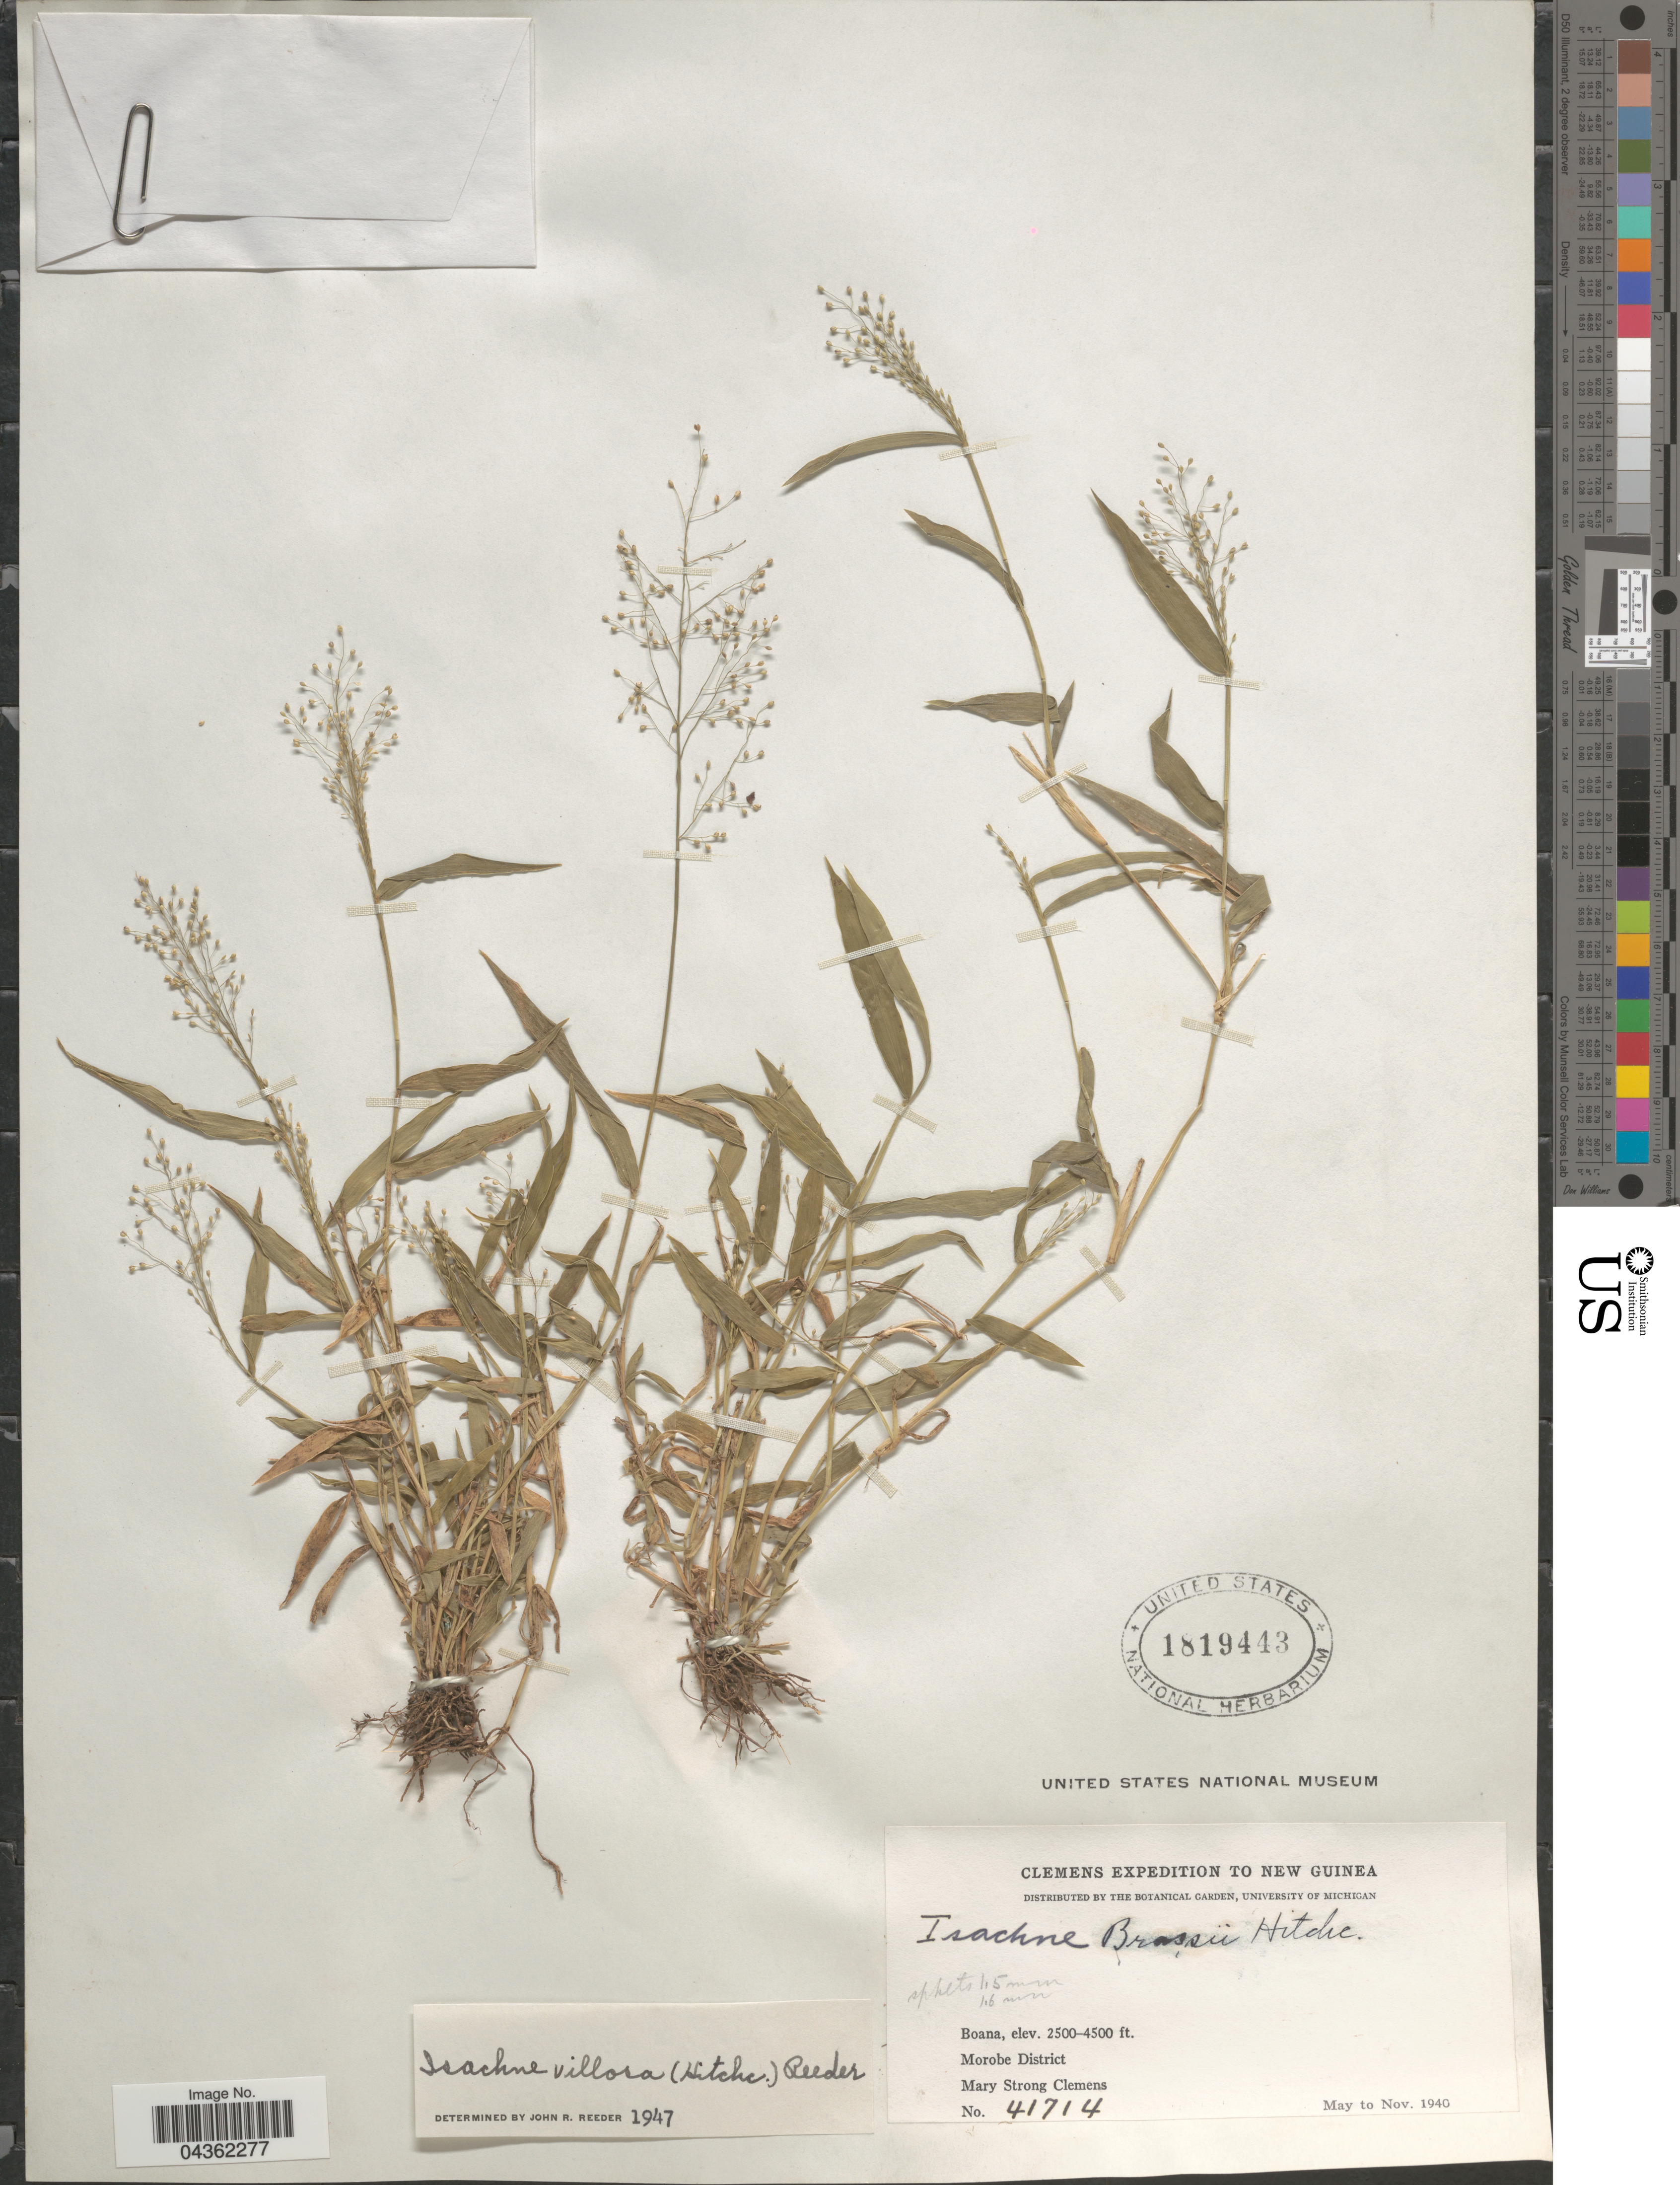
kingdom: Plantae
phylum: Tracheophyta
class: Liliopsida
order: Poales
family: Poaceae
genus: Isachne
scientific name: Isachne villosa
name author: (Hitchc.) Reeder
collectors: M. S. Clemens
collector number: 41714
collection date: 1940-05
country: Papua New Guinea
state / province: Morobe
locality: Clemens Expedition to New Guinea. Boana. Morobe District.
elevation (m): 762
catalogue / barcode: US 1819443